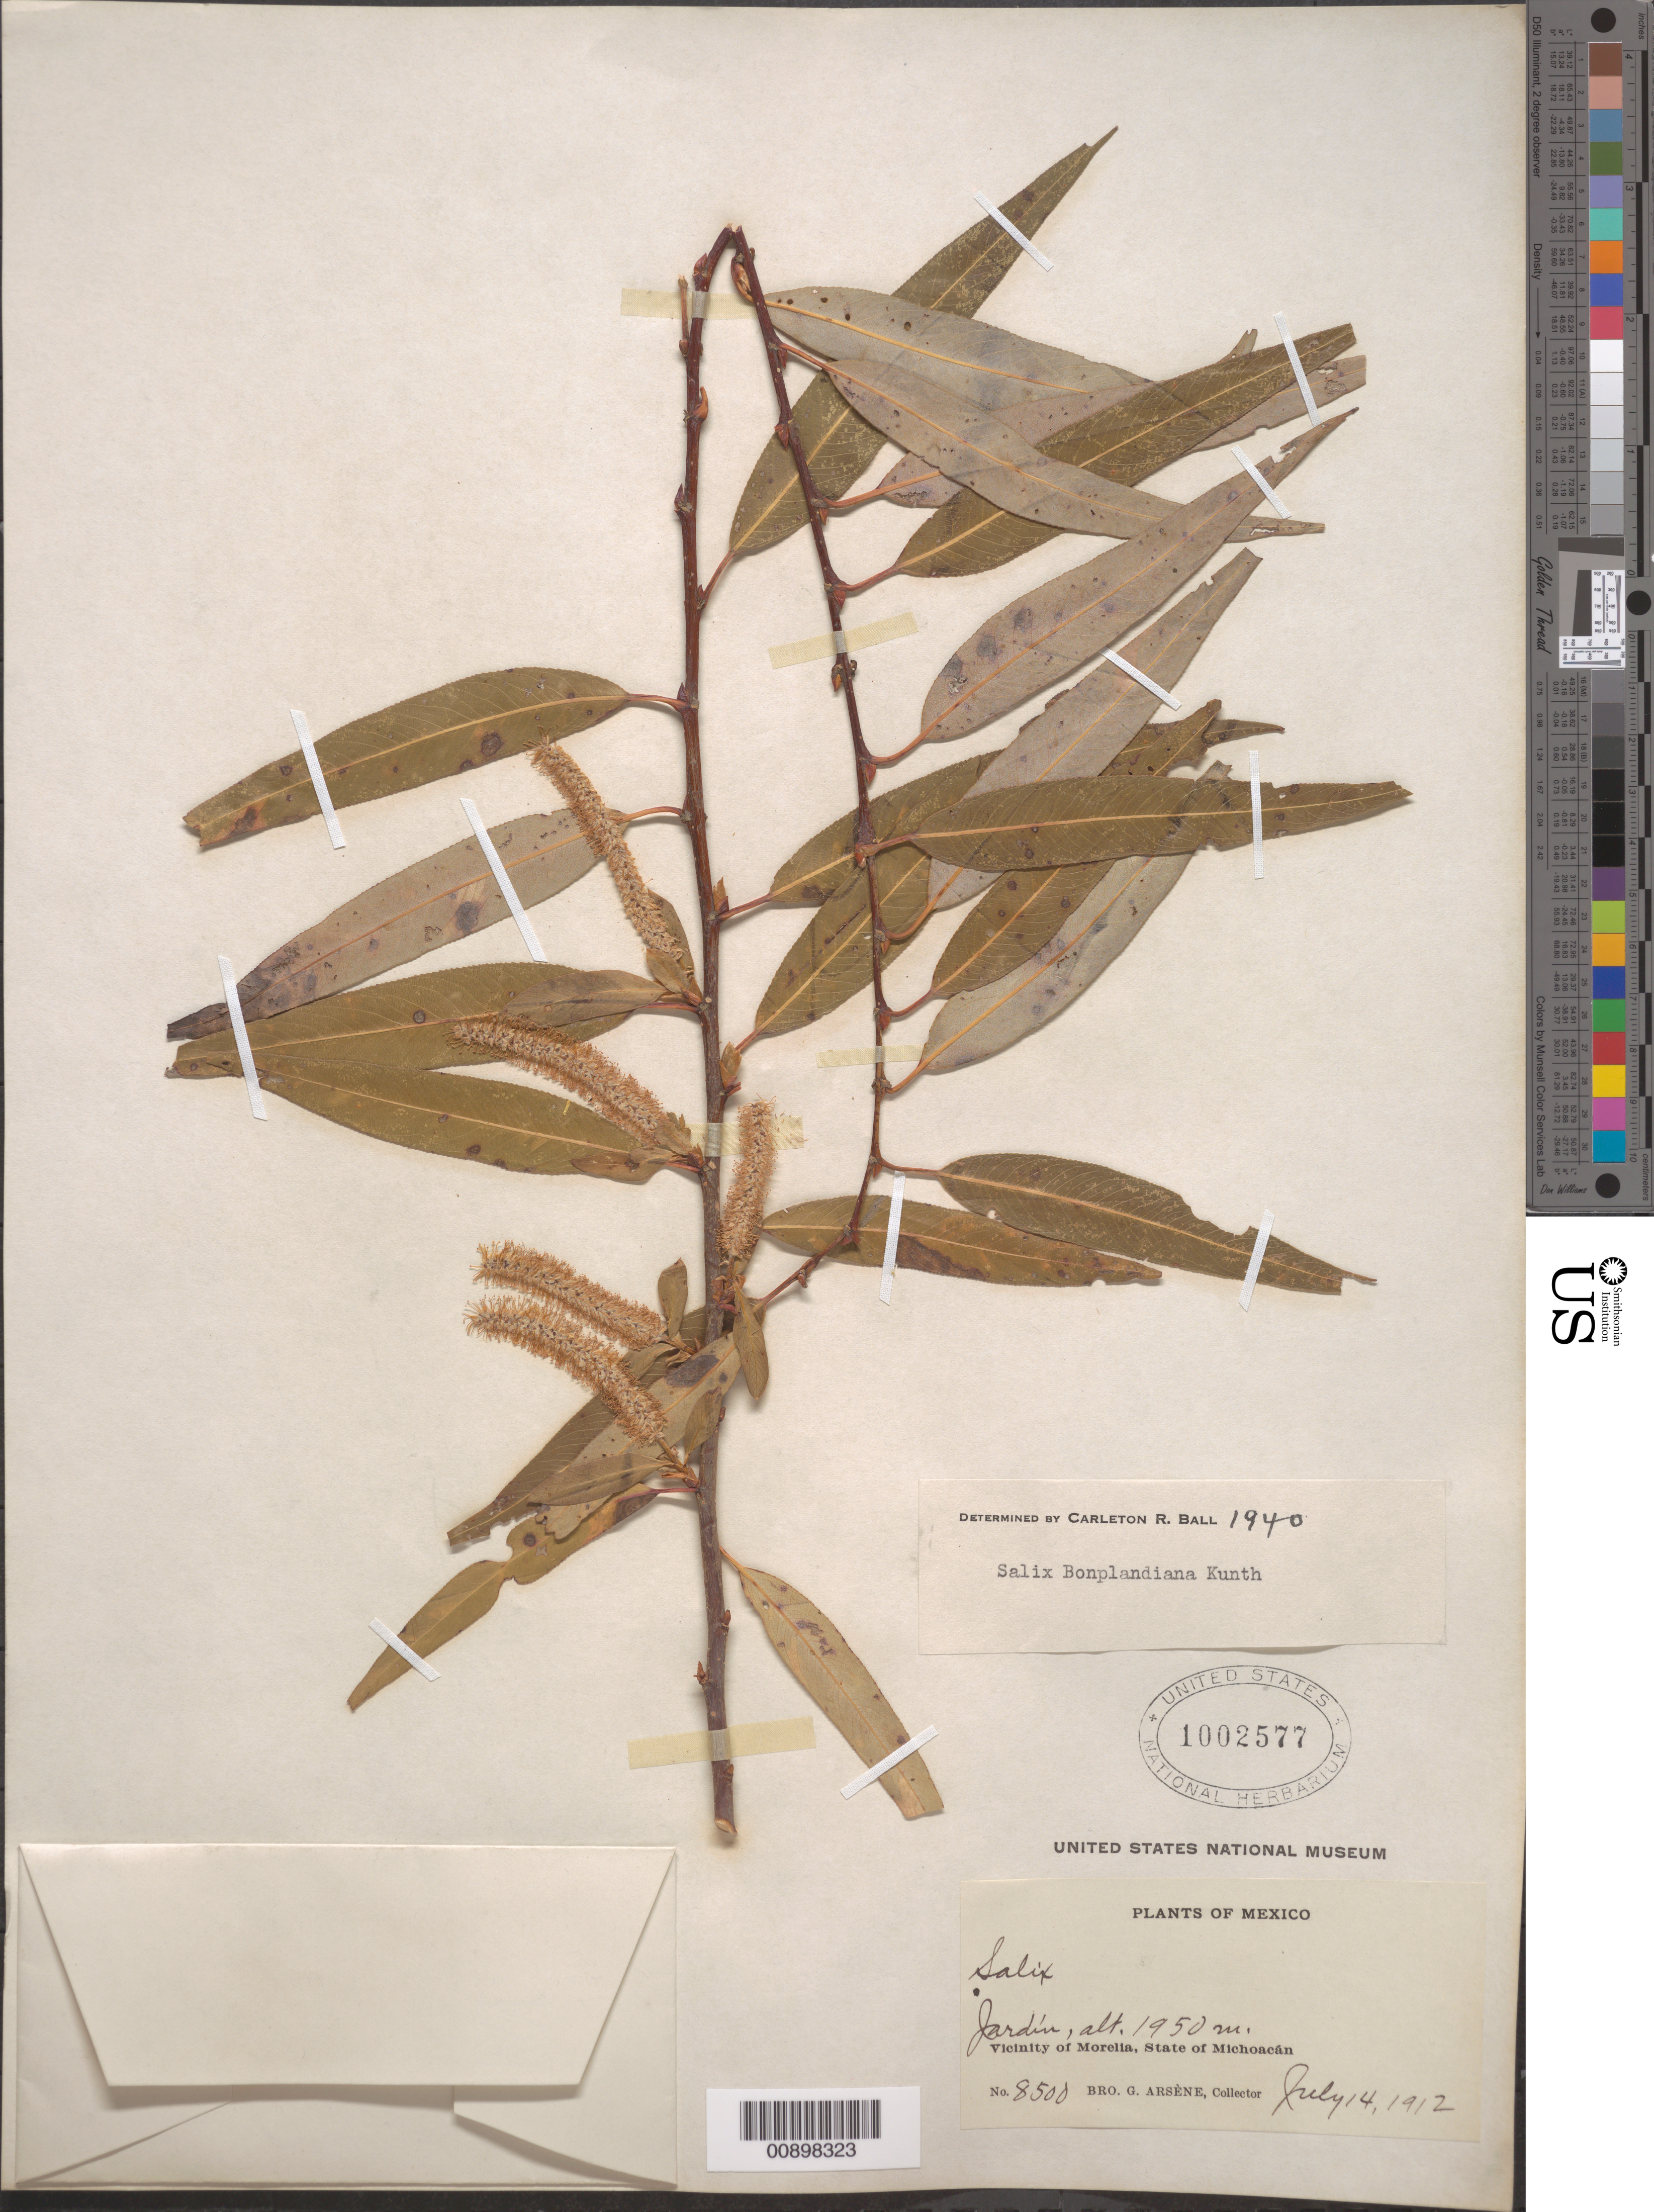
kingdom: Plantae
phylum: Tracheophyta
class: Magnoliopsida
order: Malpighiales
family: Salicaceae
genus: Salix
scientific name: Salix bonplandiana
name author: Kunth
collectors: Bro. G. Arsène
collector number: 8500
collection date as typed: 14 Jul 1912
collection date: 1912-07-14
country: Mexico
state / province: Michoacán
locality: Jardín. Vicinity of Morelia, State of Michoacán.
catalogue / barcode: US 1002577